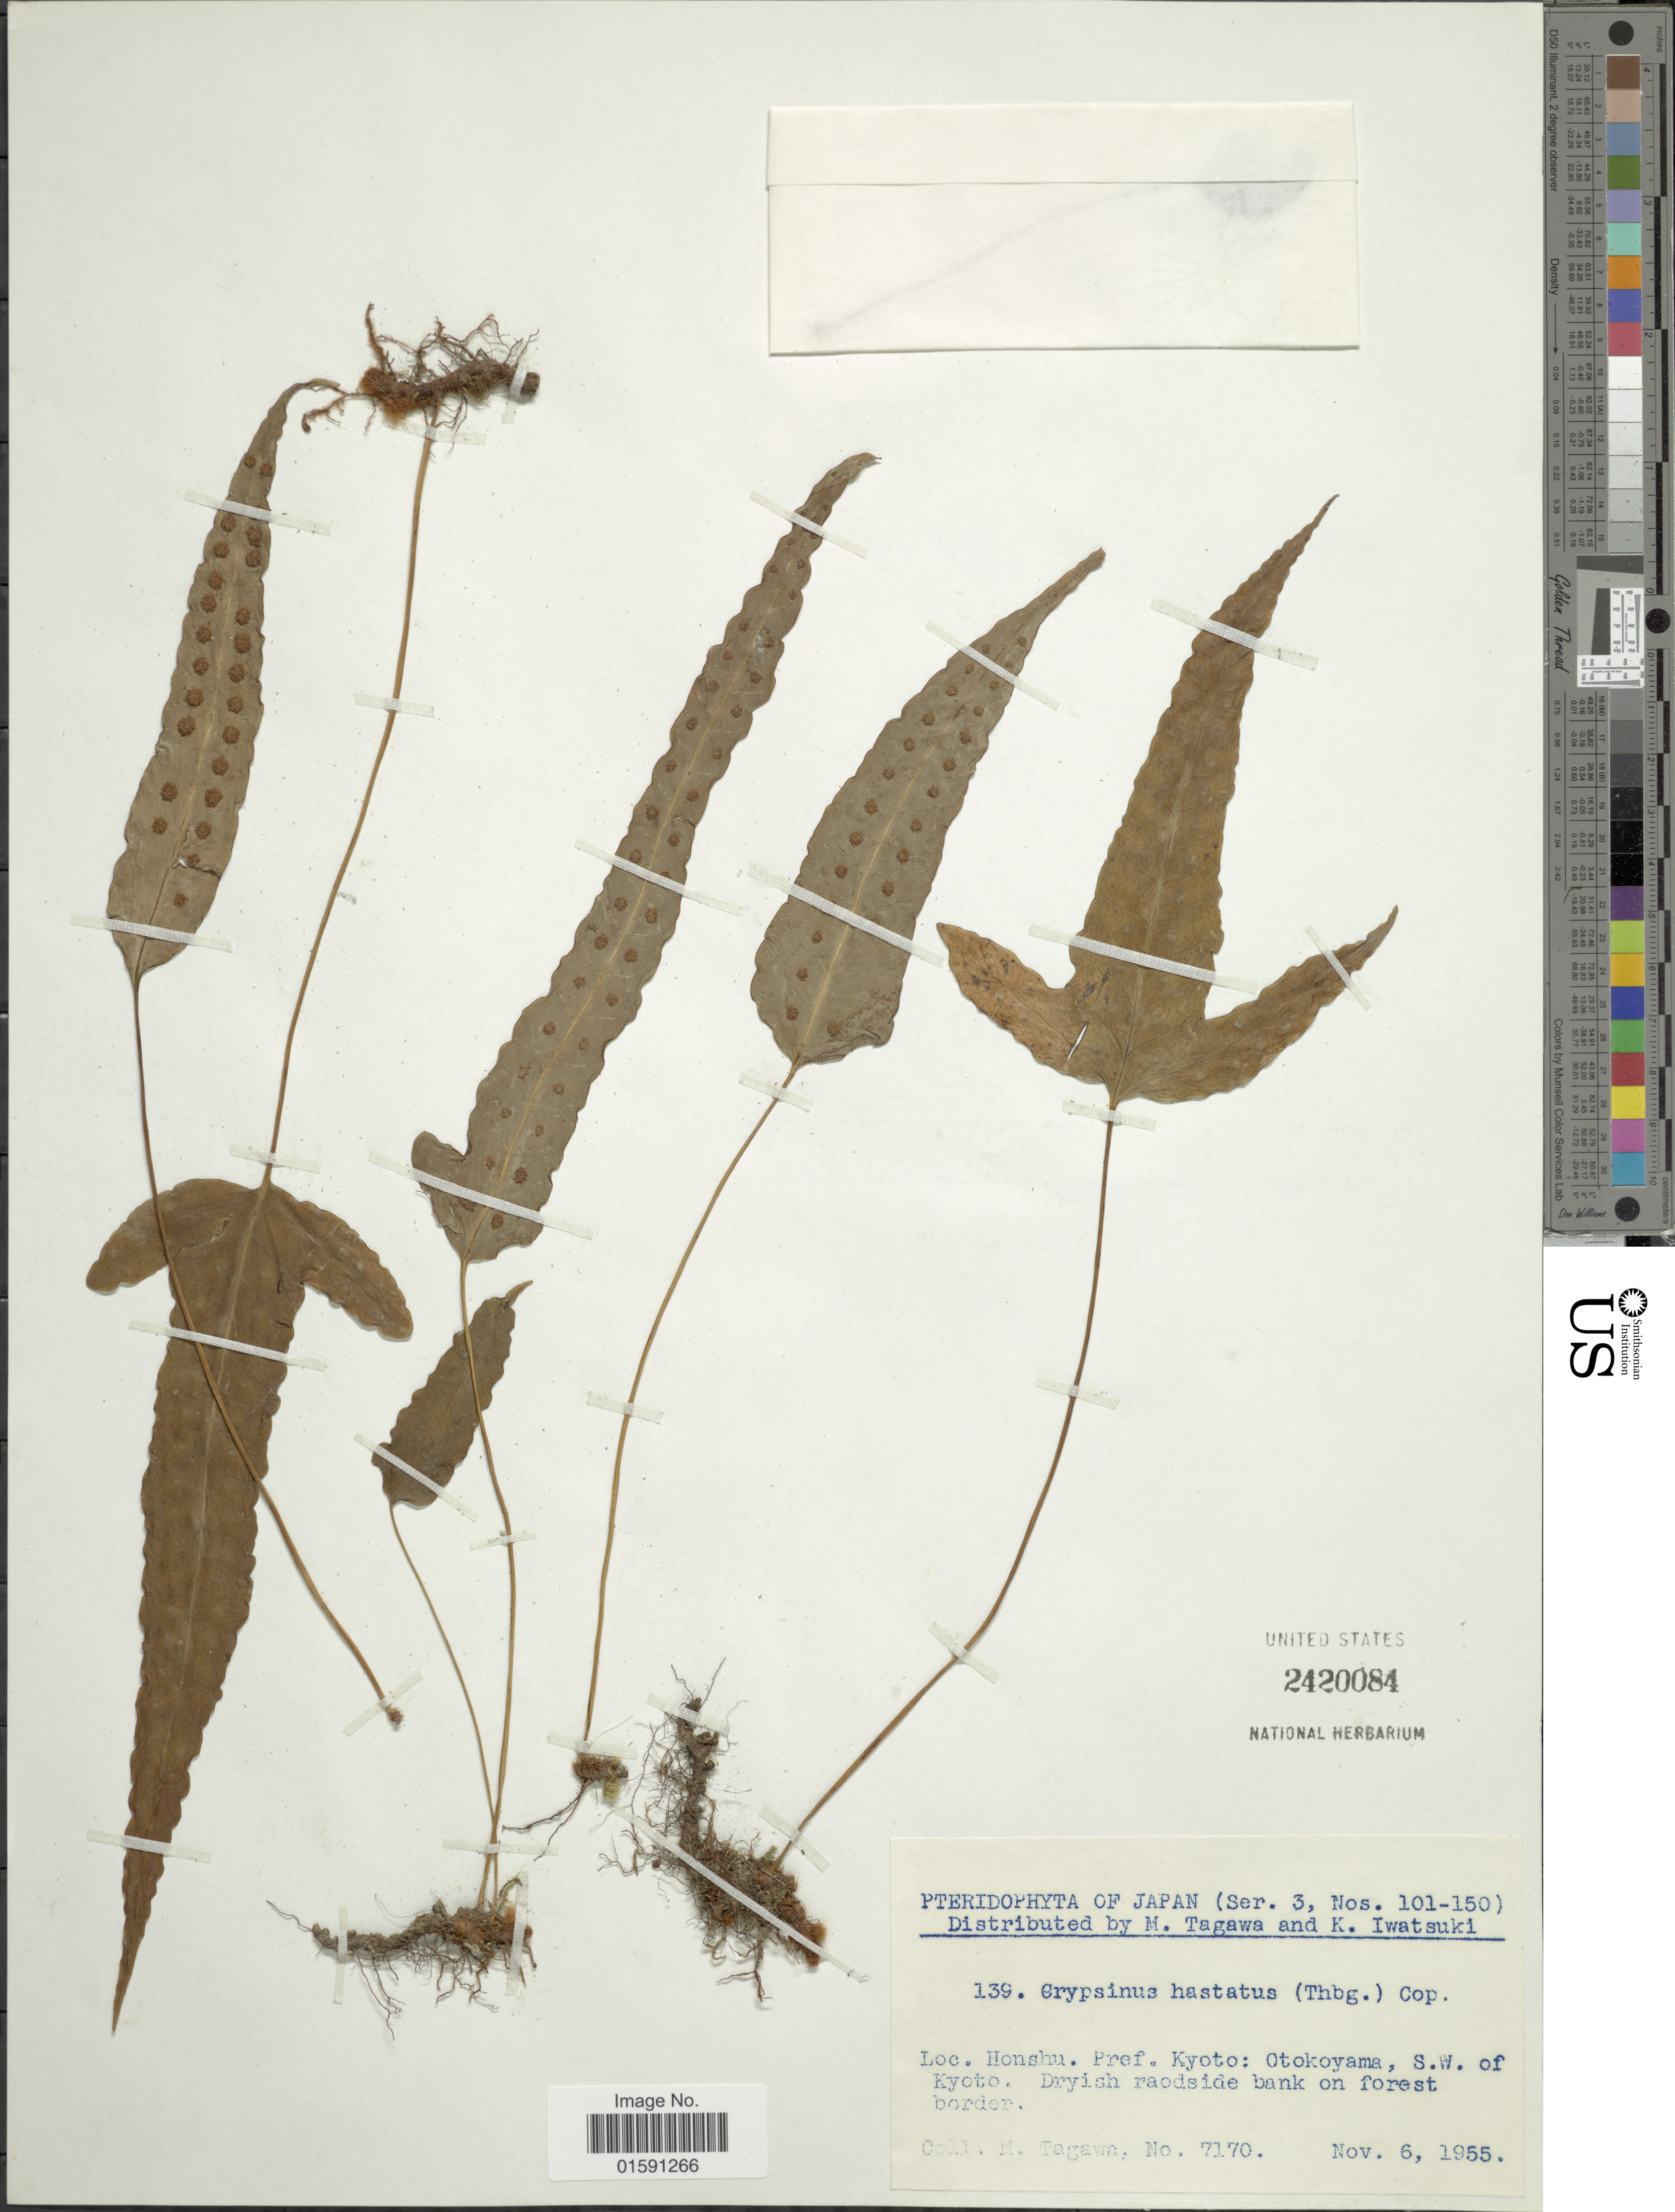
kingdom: Plantae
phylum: Tracheophyta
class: Polypodiopsida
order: Polypodiales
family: Polypodiaceae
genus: Selliguea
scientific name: Selliguea hastata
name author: (Thunb.) Fraser-Jenk.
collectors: M. Togasi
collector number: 7170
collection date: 1955-11-06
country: Japan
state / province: Kyoto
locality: Honshu. Pref. Kyoto: Otokoyama, S. W. of Kyoto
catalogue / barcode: US 2420084